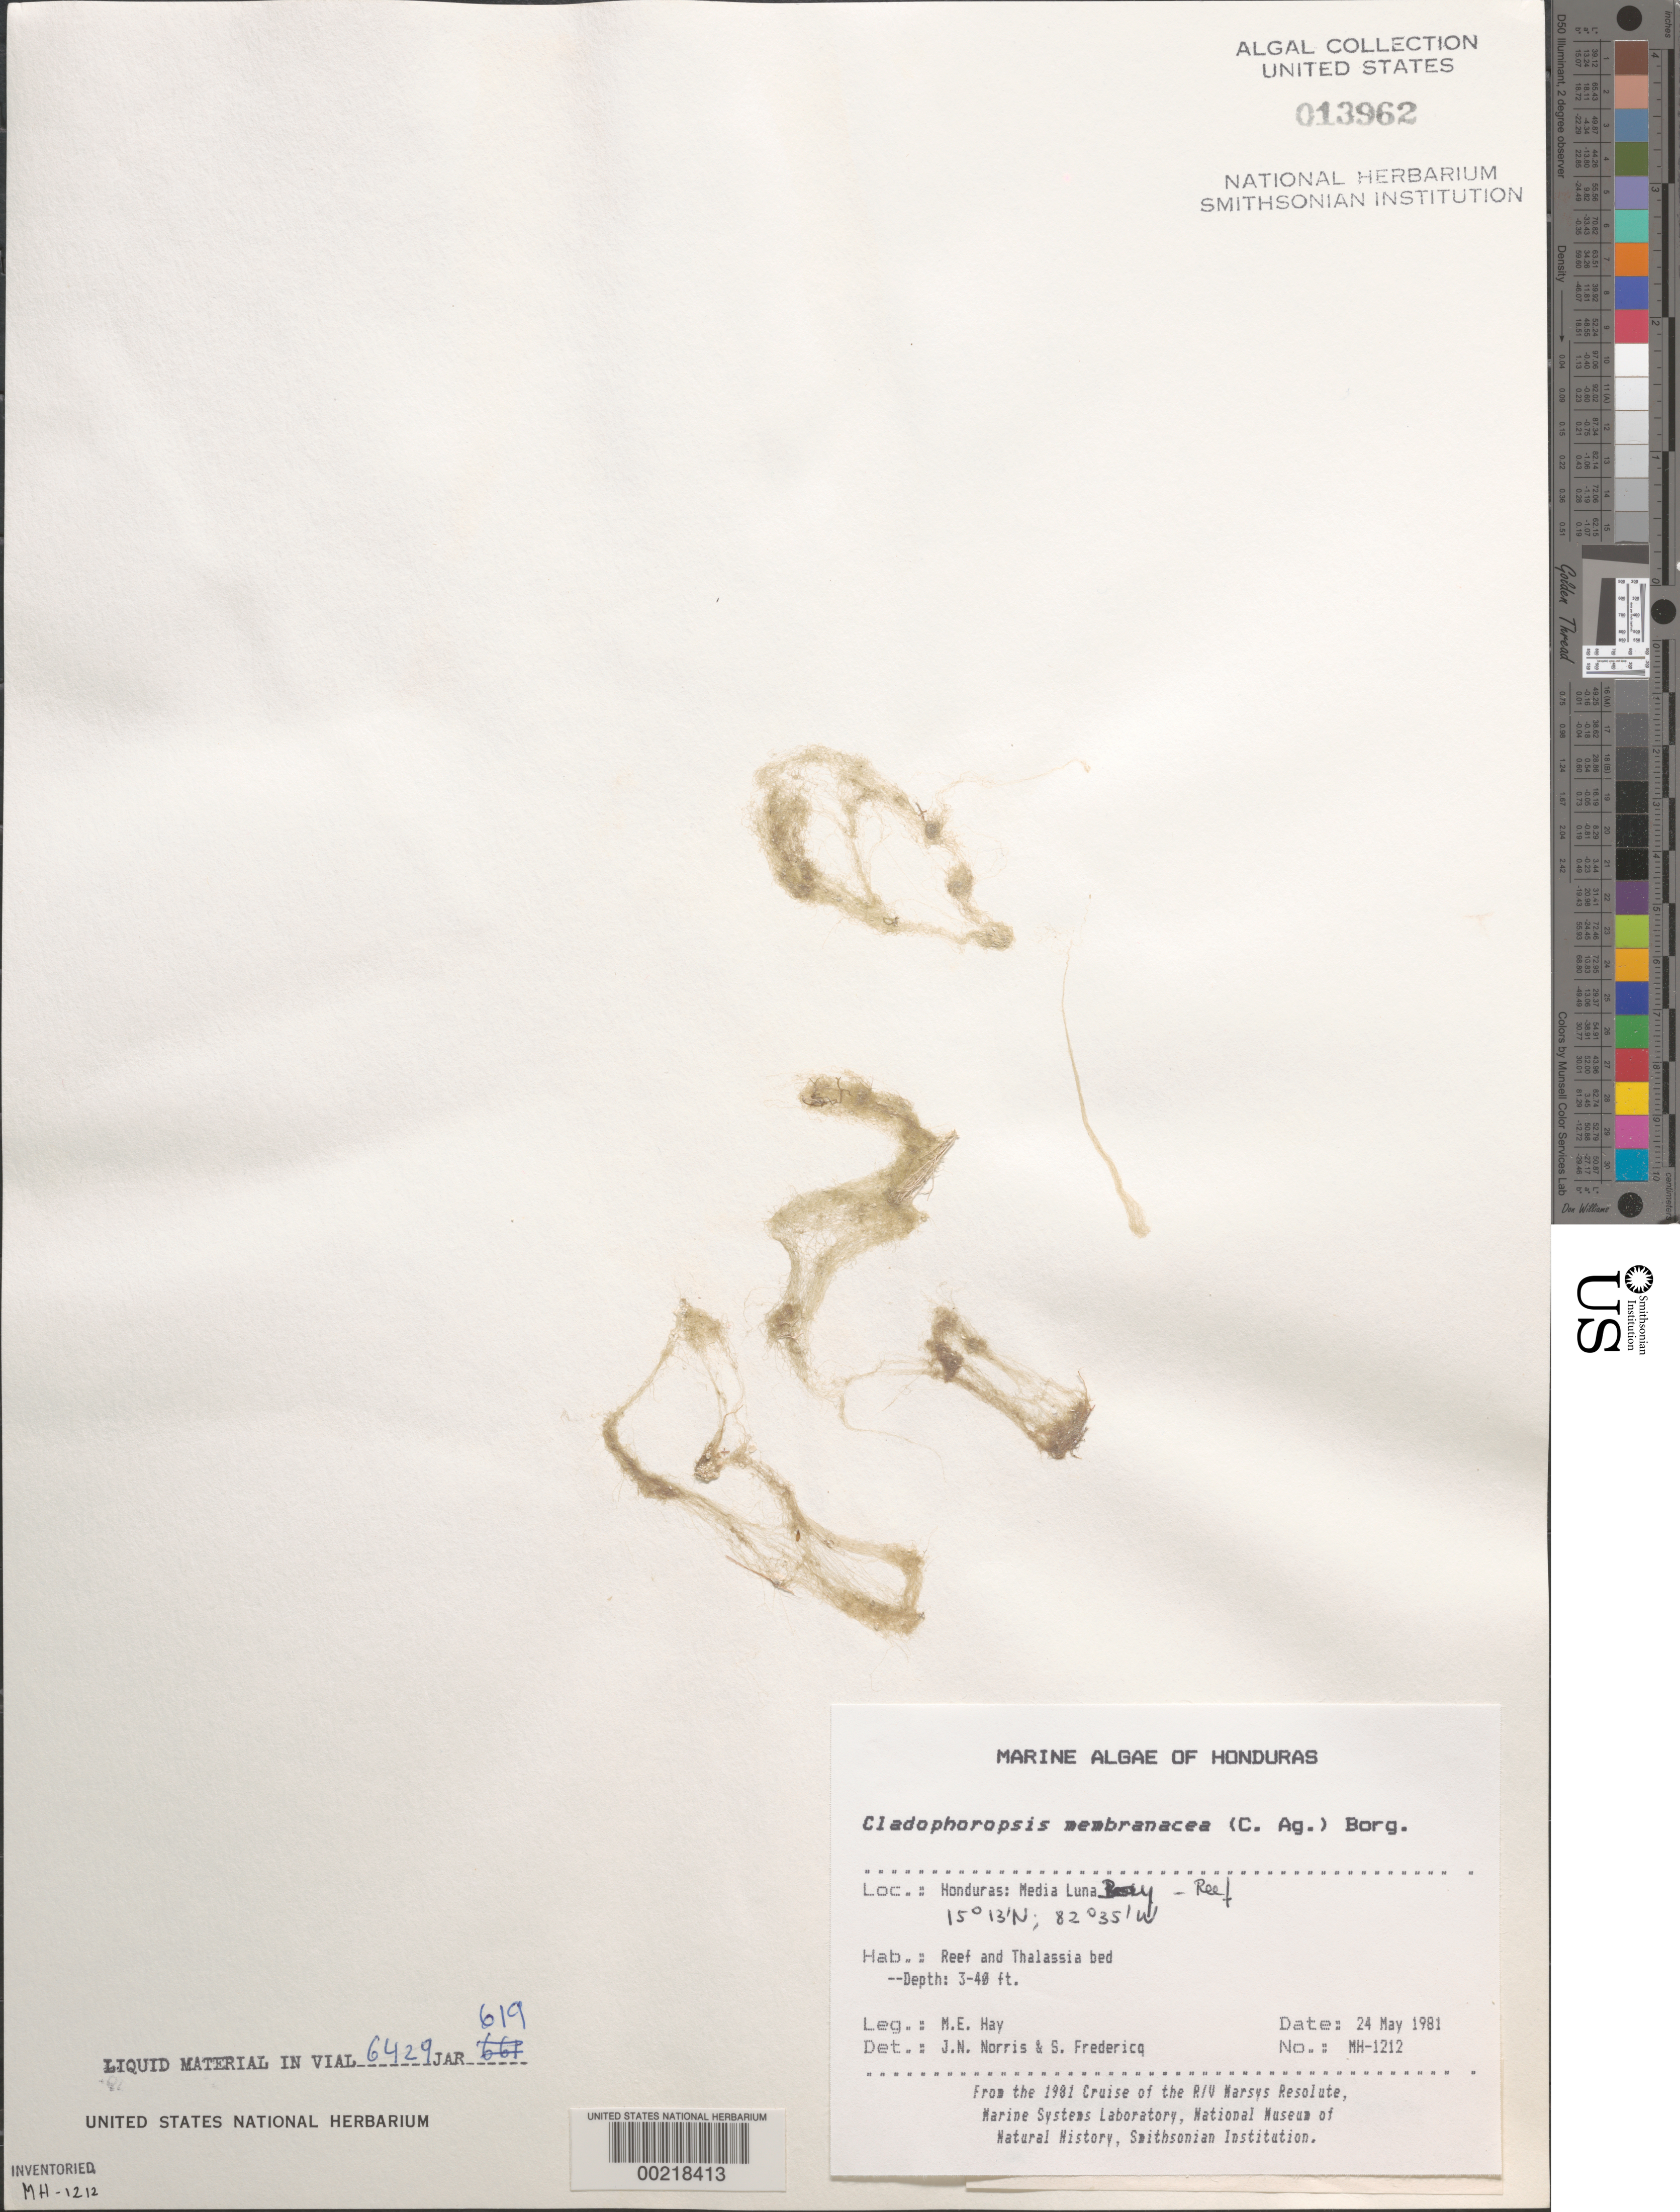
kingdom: Plantae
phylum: Chlorophyta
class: Ulvophyceae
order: Siphonocladales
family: Boodleaceae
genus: Cladophoropsis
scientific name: Cladophoropsis membranacea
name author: (Hofman-Bang) Børgesen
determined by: Norris, J. N.; Fredericq, S.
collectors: M. E. Hay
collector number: MEH-1212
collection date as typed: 24 May 1981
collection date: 1981-05-24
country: Honduras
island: Media Luna Cay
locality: Media Luna Reef, Media Luna Bay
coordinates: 15 13' N, 82 35' W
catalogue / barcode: US 13962